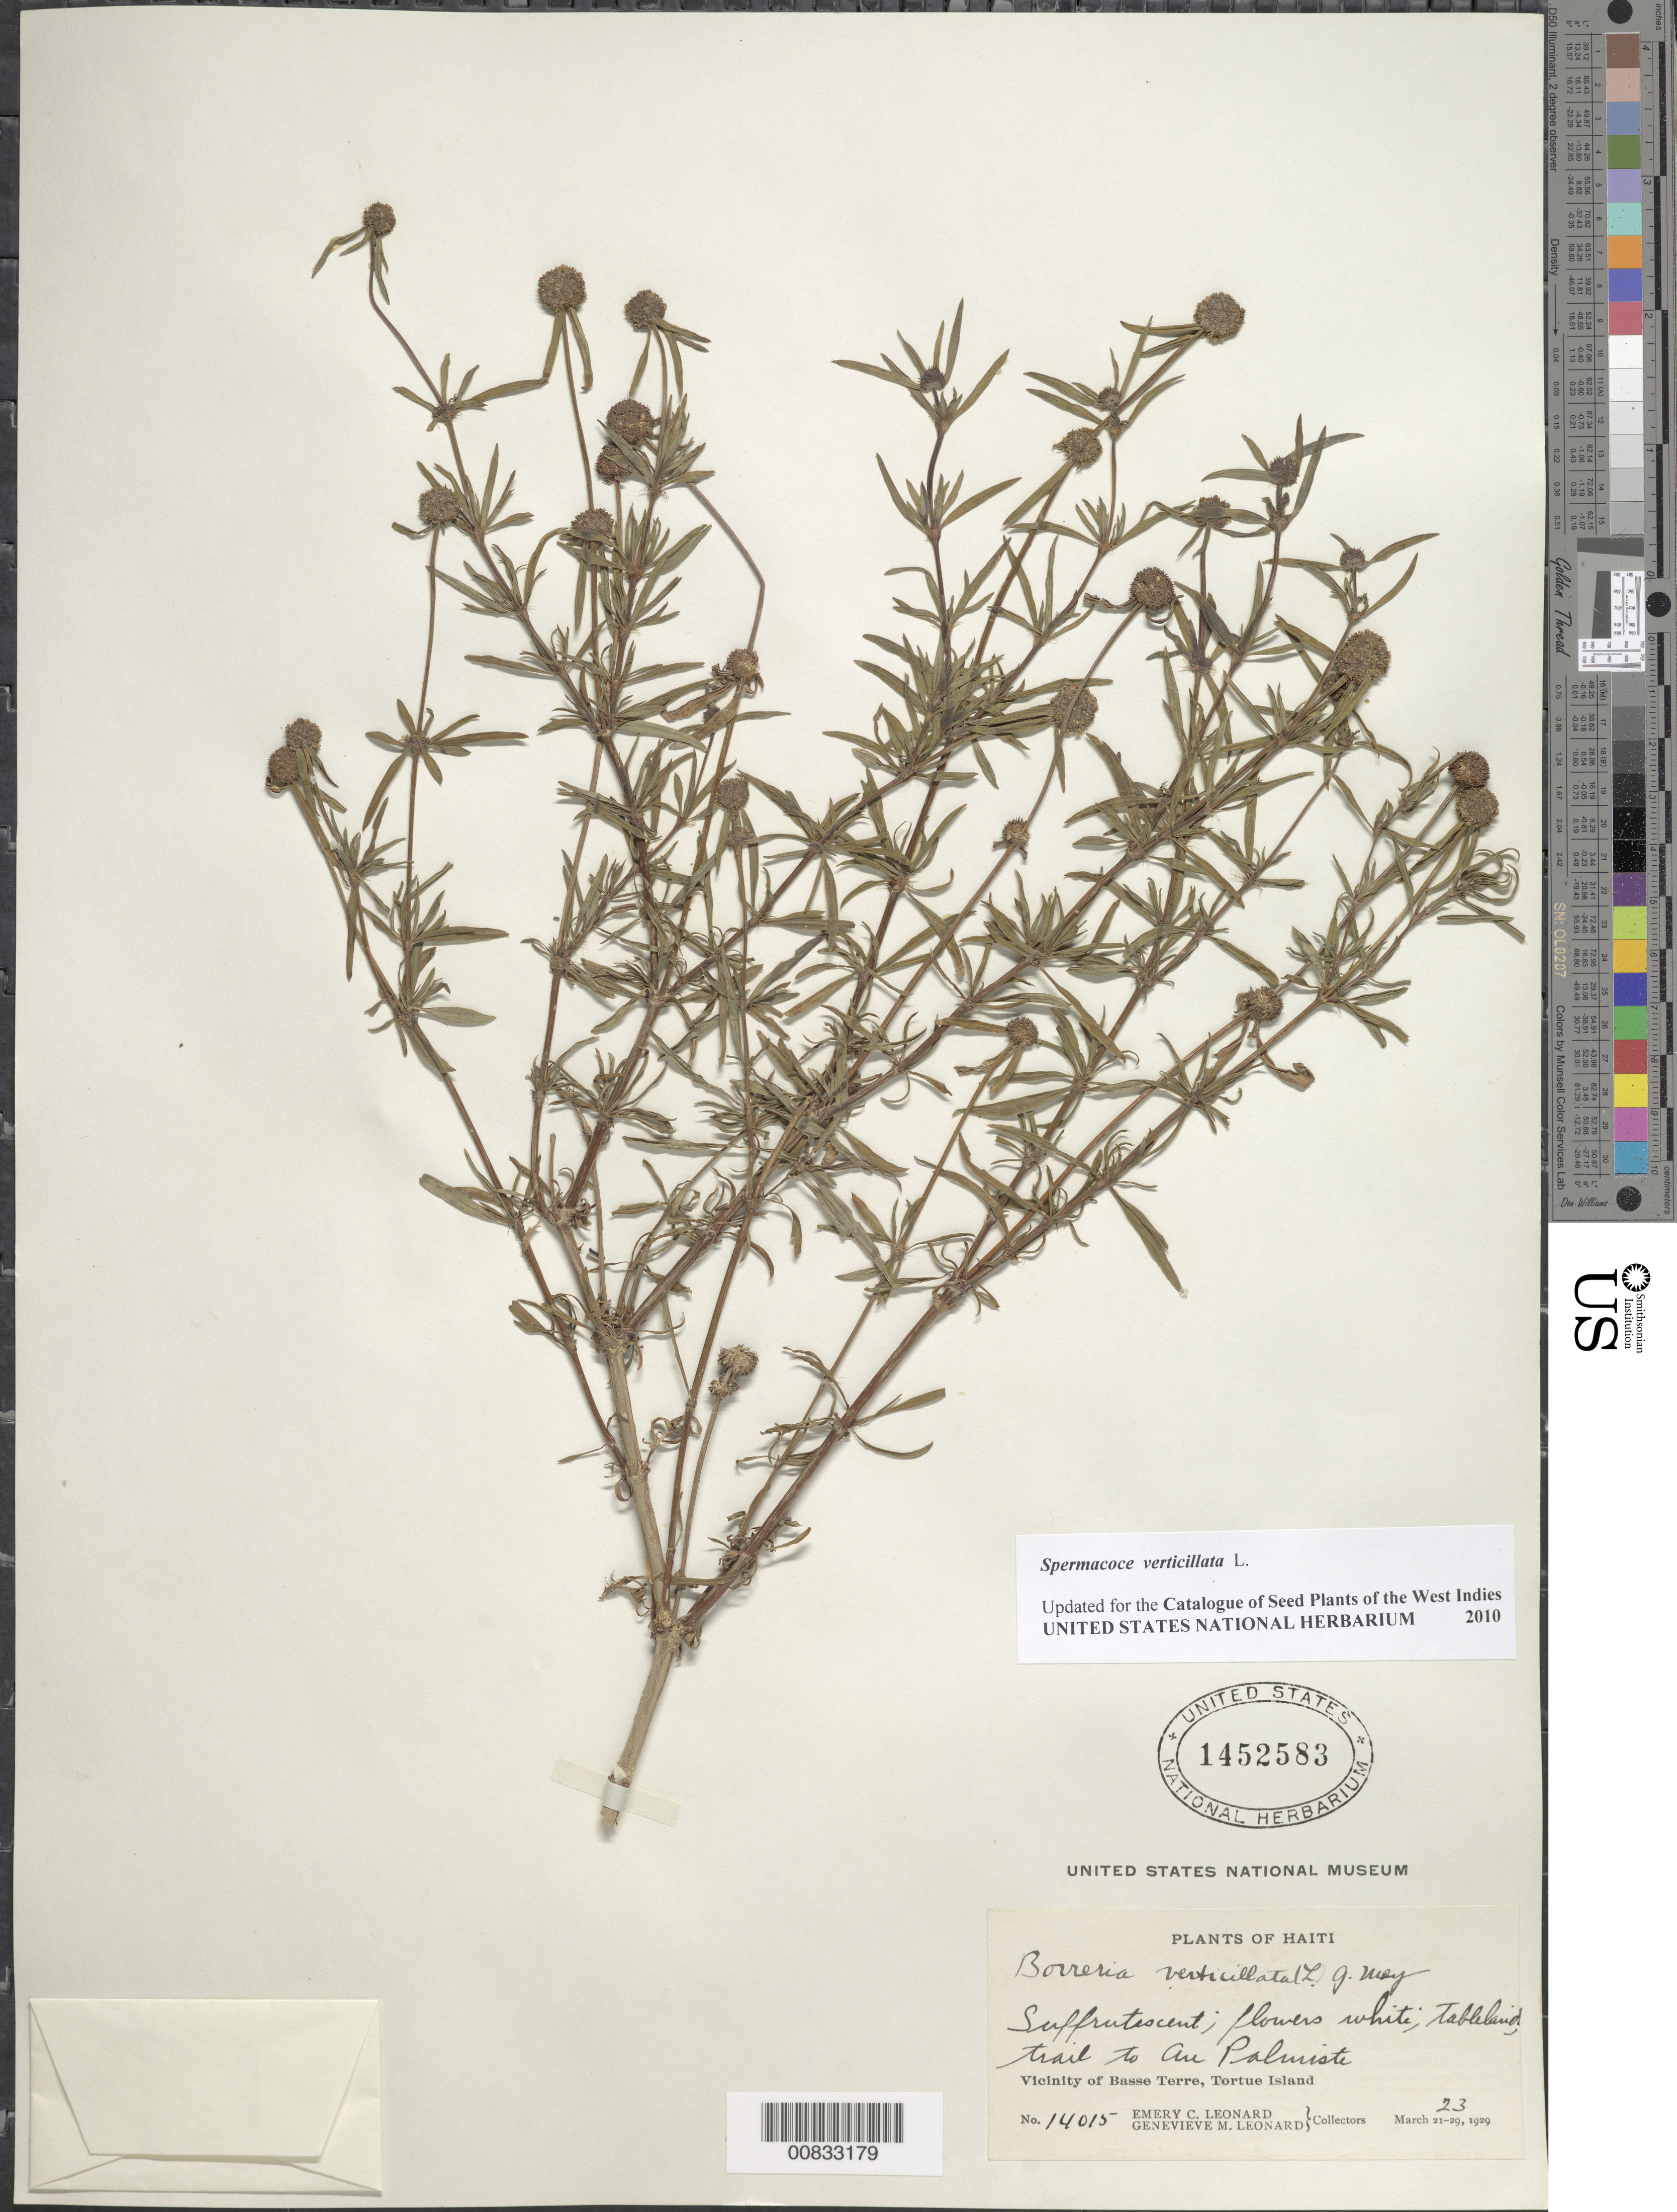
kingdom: Plantae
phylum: Tracheophyta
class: Magnoliopsida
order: Gentianales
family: Rubiaceae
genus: Spermacoce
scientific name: Spermacoce verticillata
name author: L.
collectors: E. C. Leonard & G. M. Leonard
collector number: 14015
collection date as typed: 23 Mar 1929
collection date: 1929-03-23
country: Haiti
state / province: Nord-Ouest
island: Île de la Tortue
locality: Vicinity of Basee Terre, trail to Au Paluriste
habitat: Tableland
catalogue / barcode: US 1452583